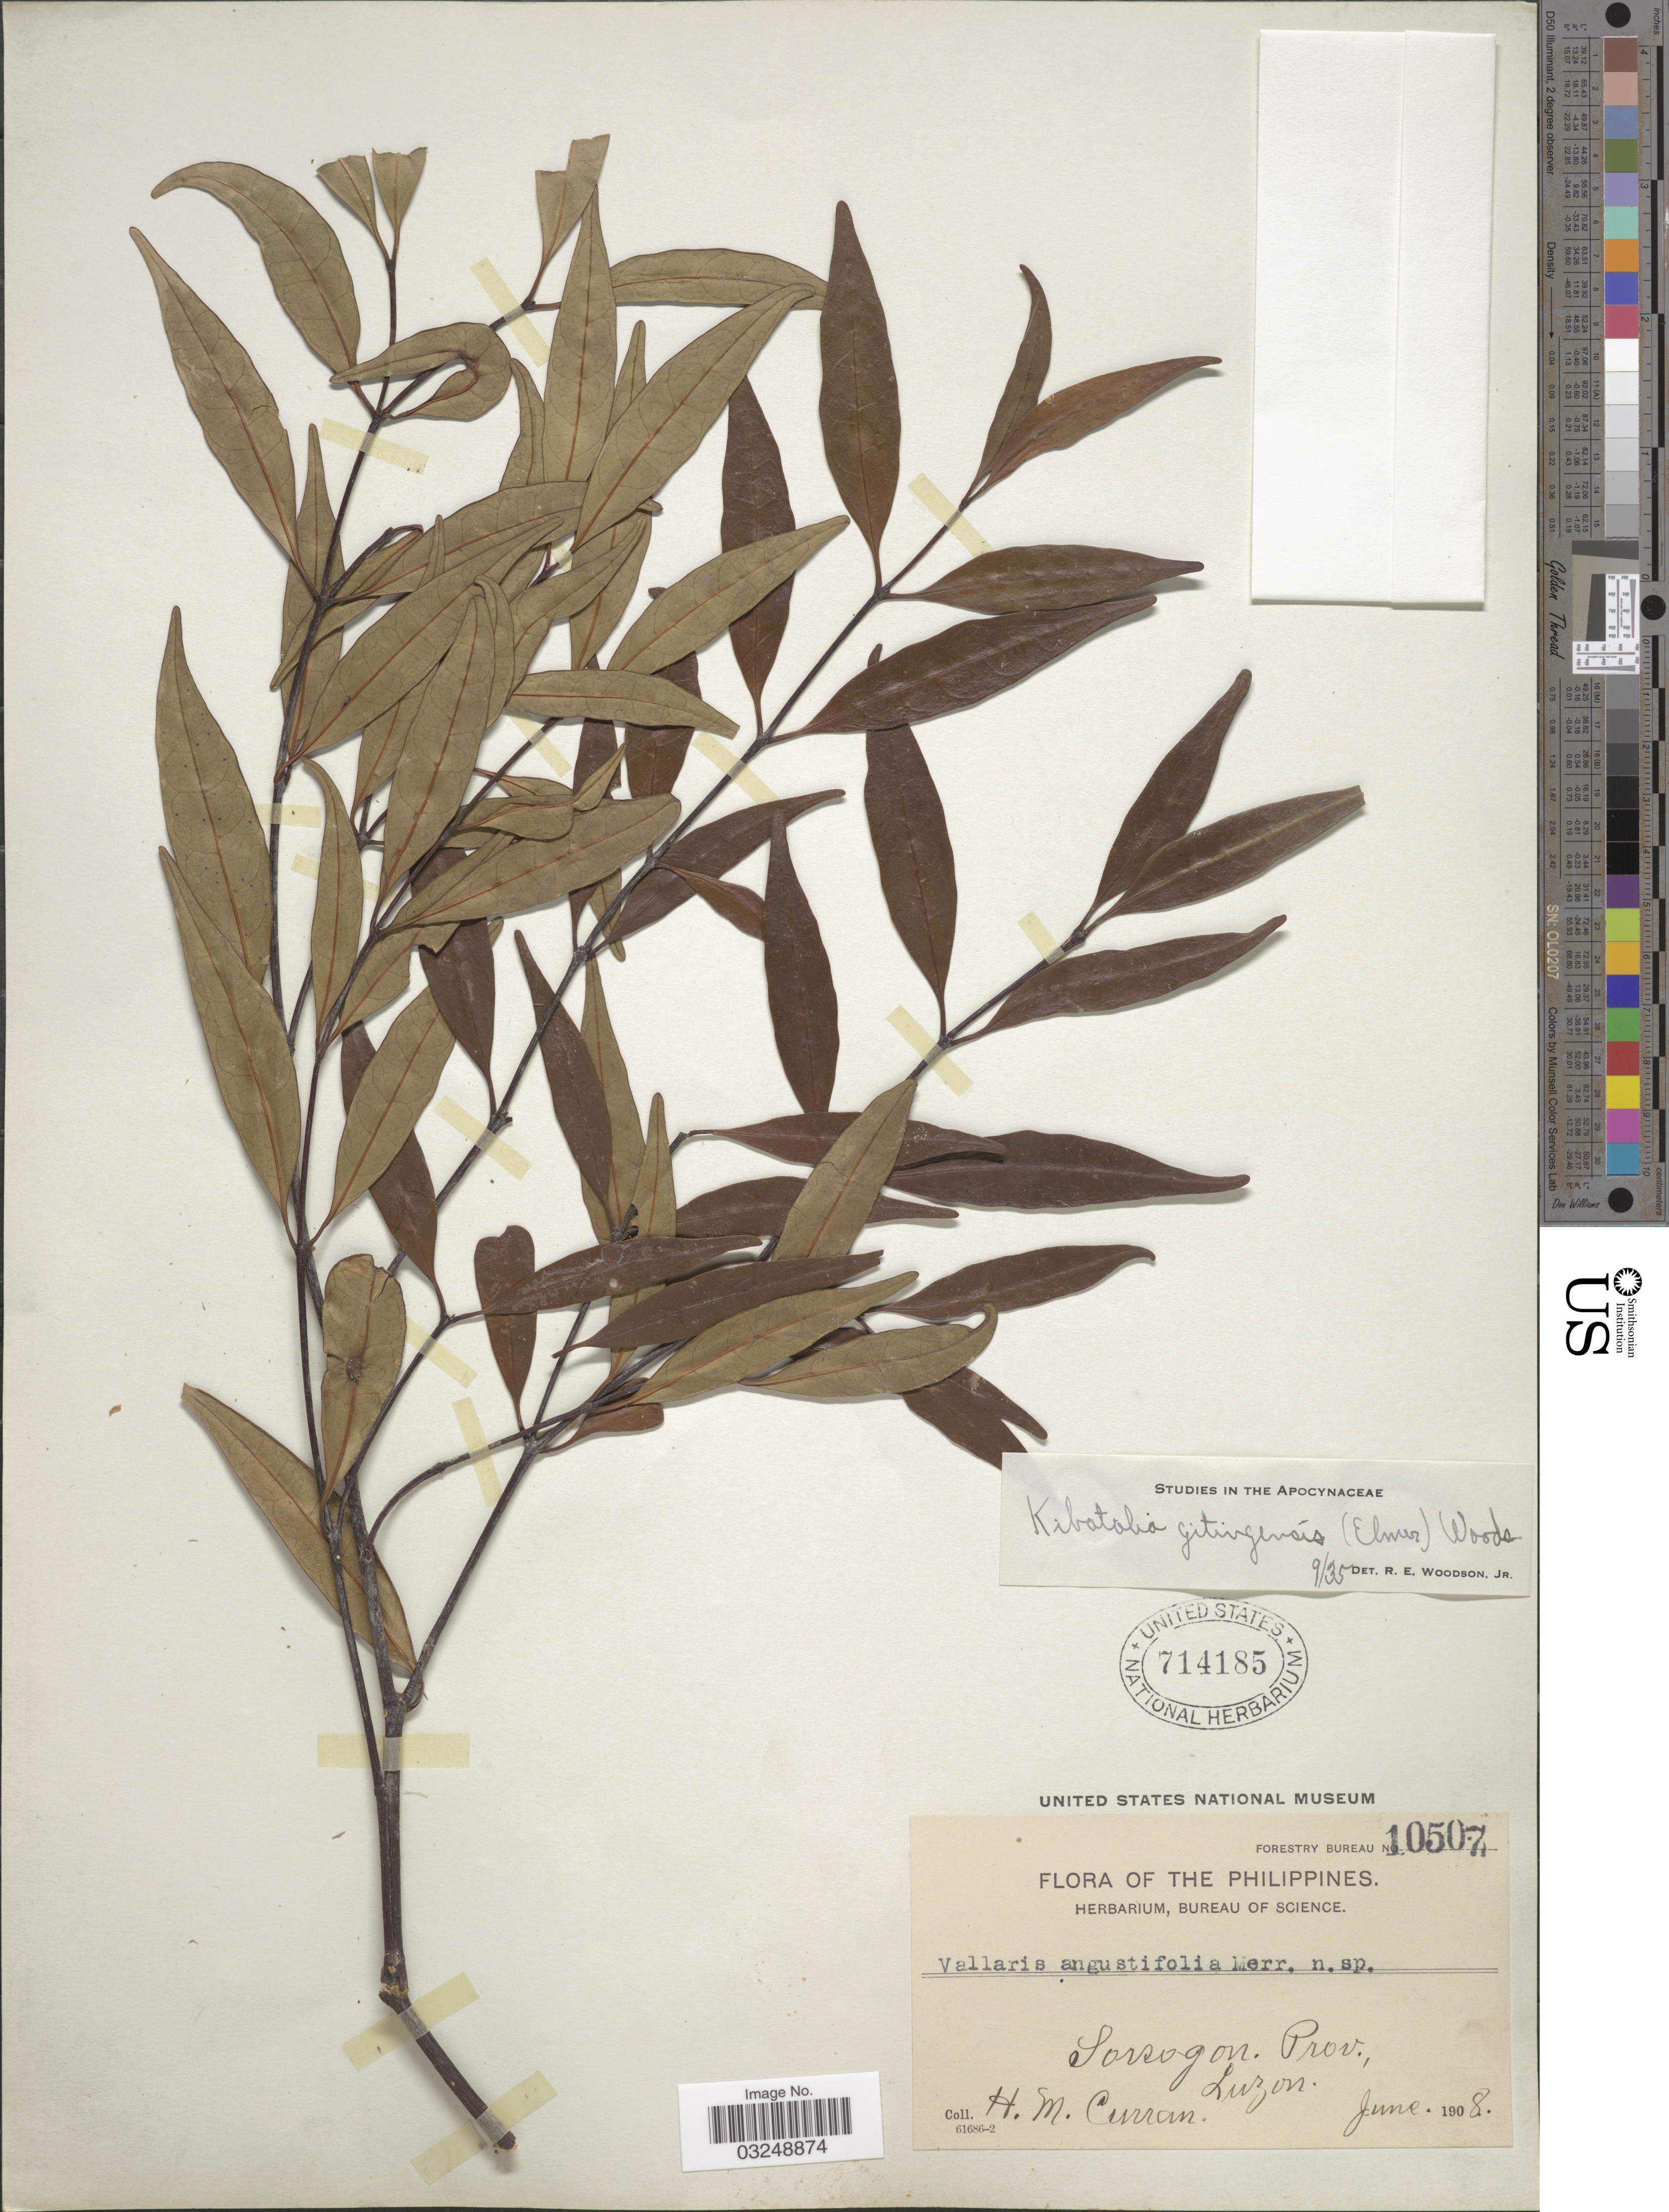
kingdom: Plantae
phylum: Tracheophyta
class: Magnoliopsida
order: Gentianales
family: Apocynaceae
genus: Kibatalia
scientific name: Kibatalia gitingensis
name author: (Elmer) Woodson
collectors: H. M. Curran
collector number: Forestry Bureau 10507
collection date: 1908-06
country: Philippines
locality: Sorsogon Prov., Luzon.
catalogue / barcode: US 714185